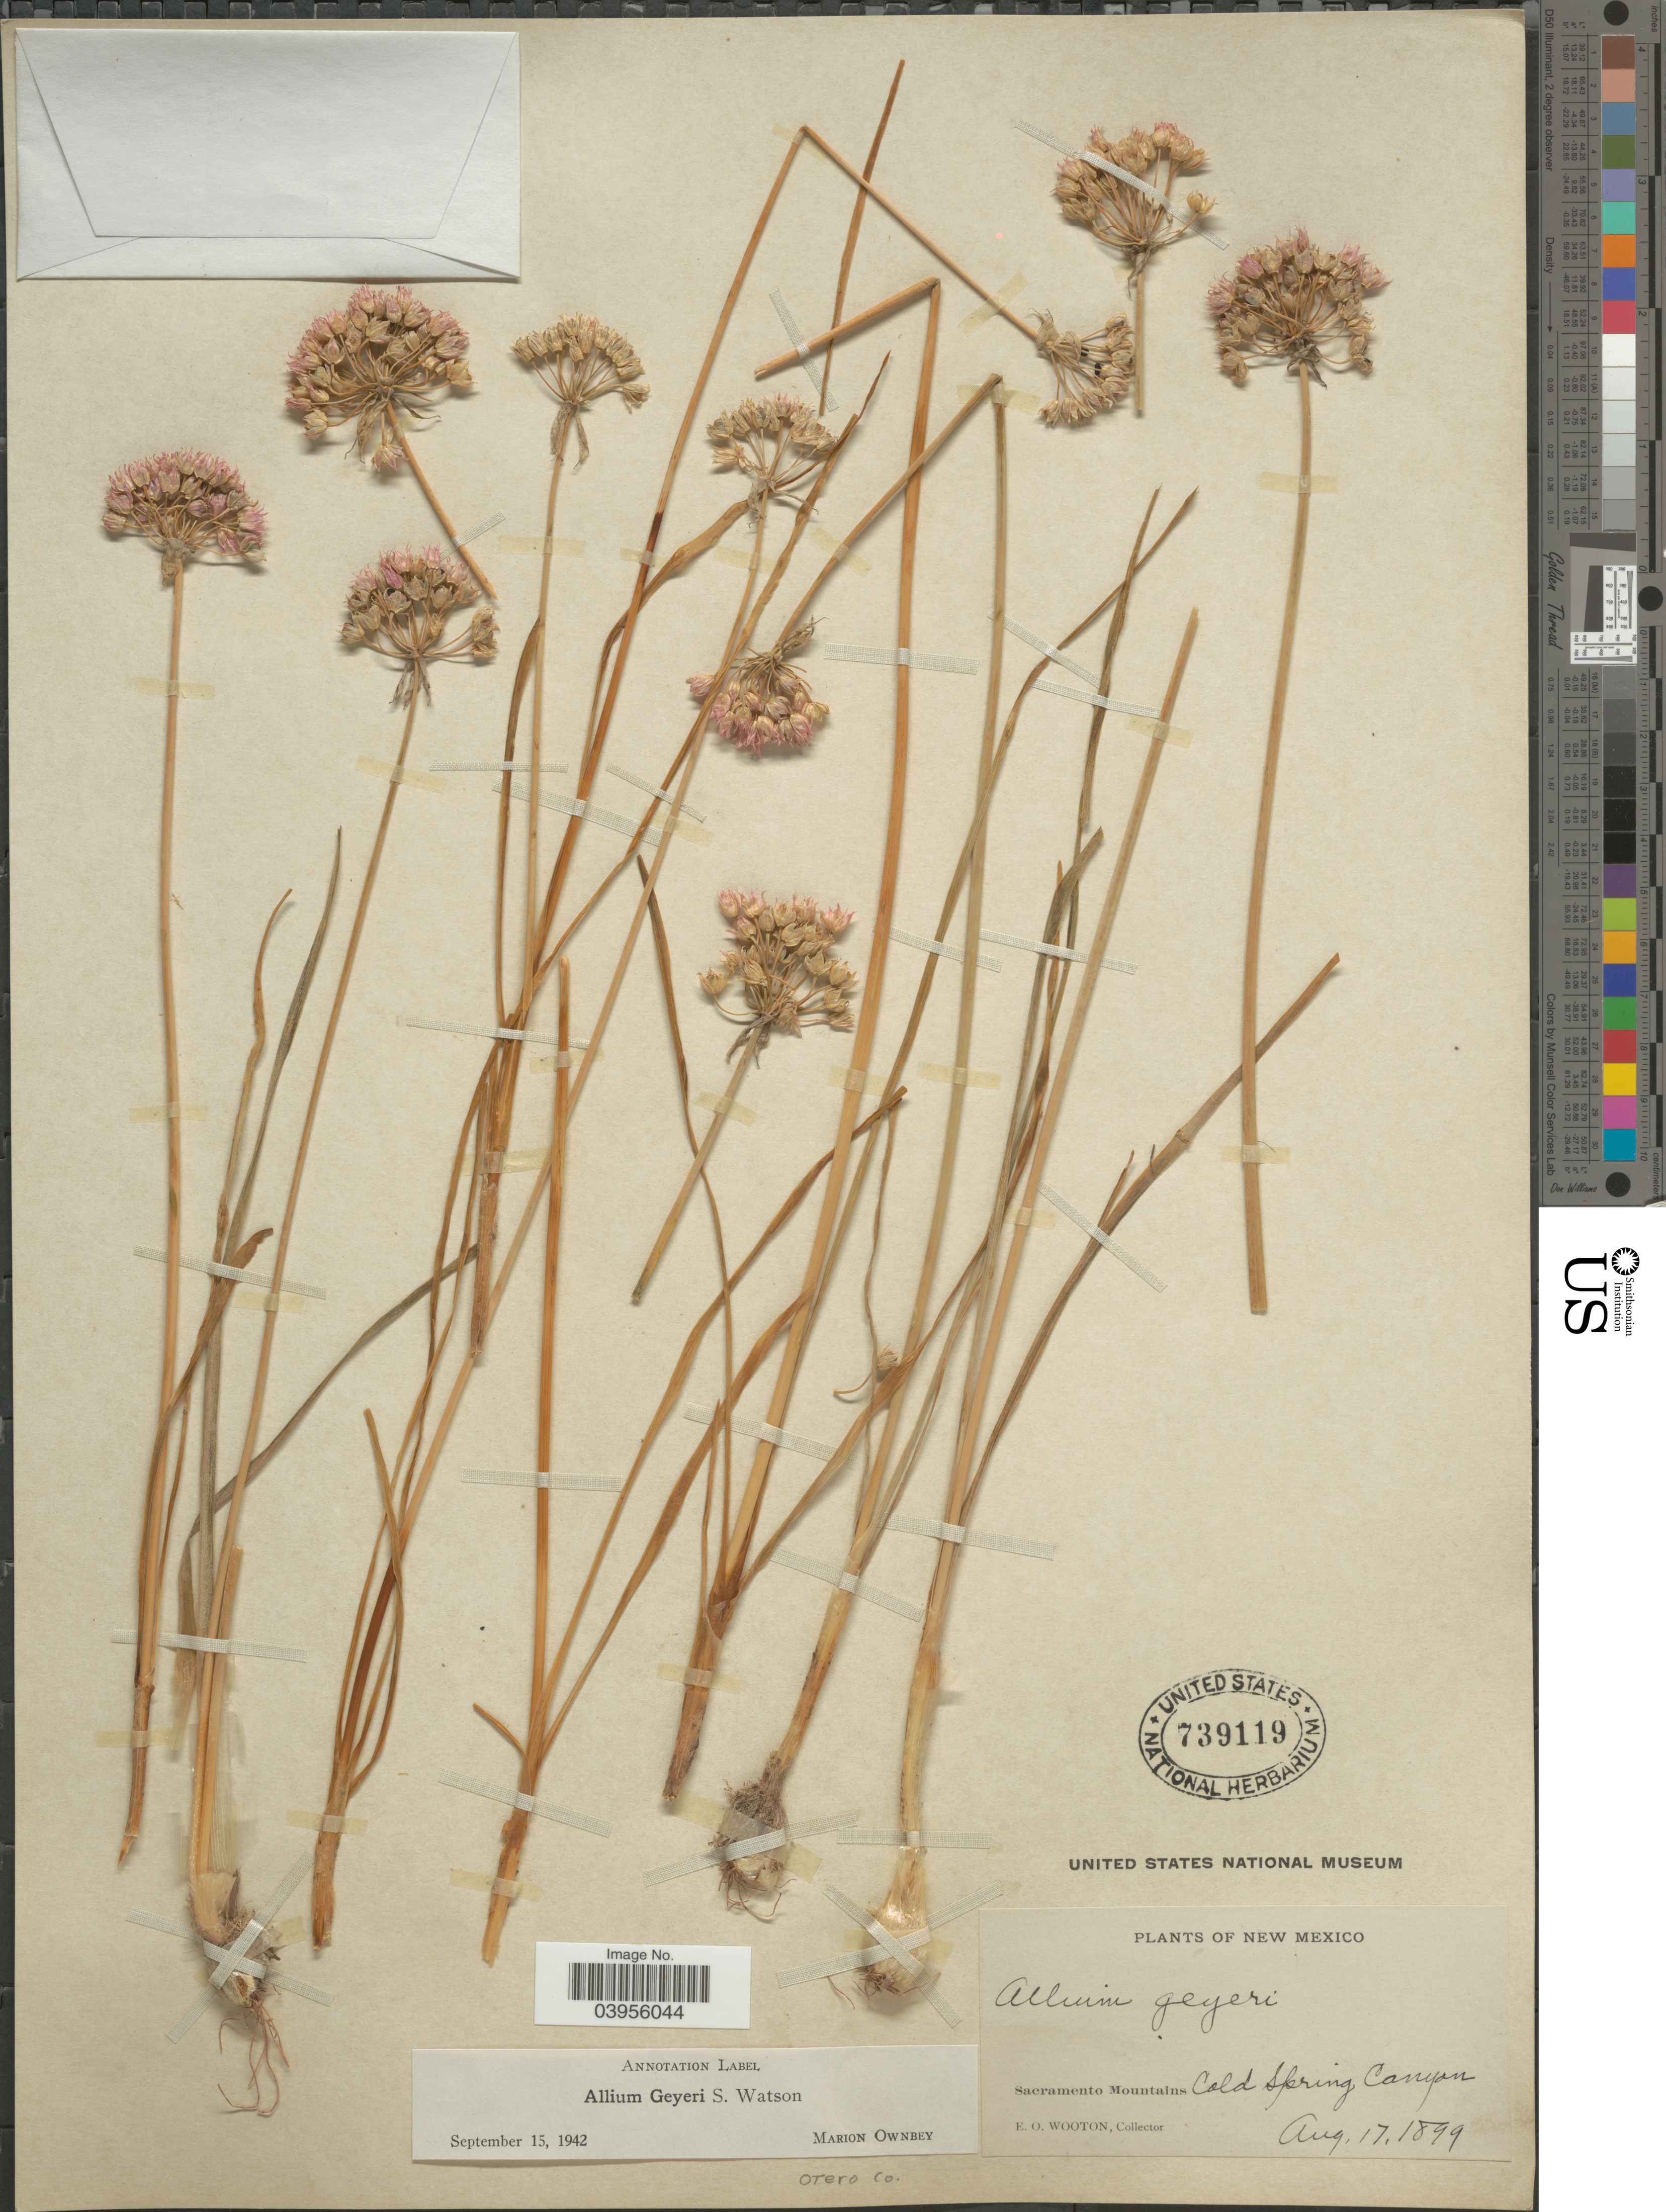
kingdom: Plantae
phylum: Tracheophyta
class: Liliopsida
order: Asparagales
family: Amaryllidaceae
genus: Allium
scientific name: Allium geyeri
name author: S. Watson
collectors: E. O. Wooton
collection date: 1899-08-17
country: United States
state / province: New Mexico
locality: Sacramento Mountains. Cold Spring Canyon. Otero Co.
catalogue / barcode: US 739119